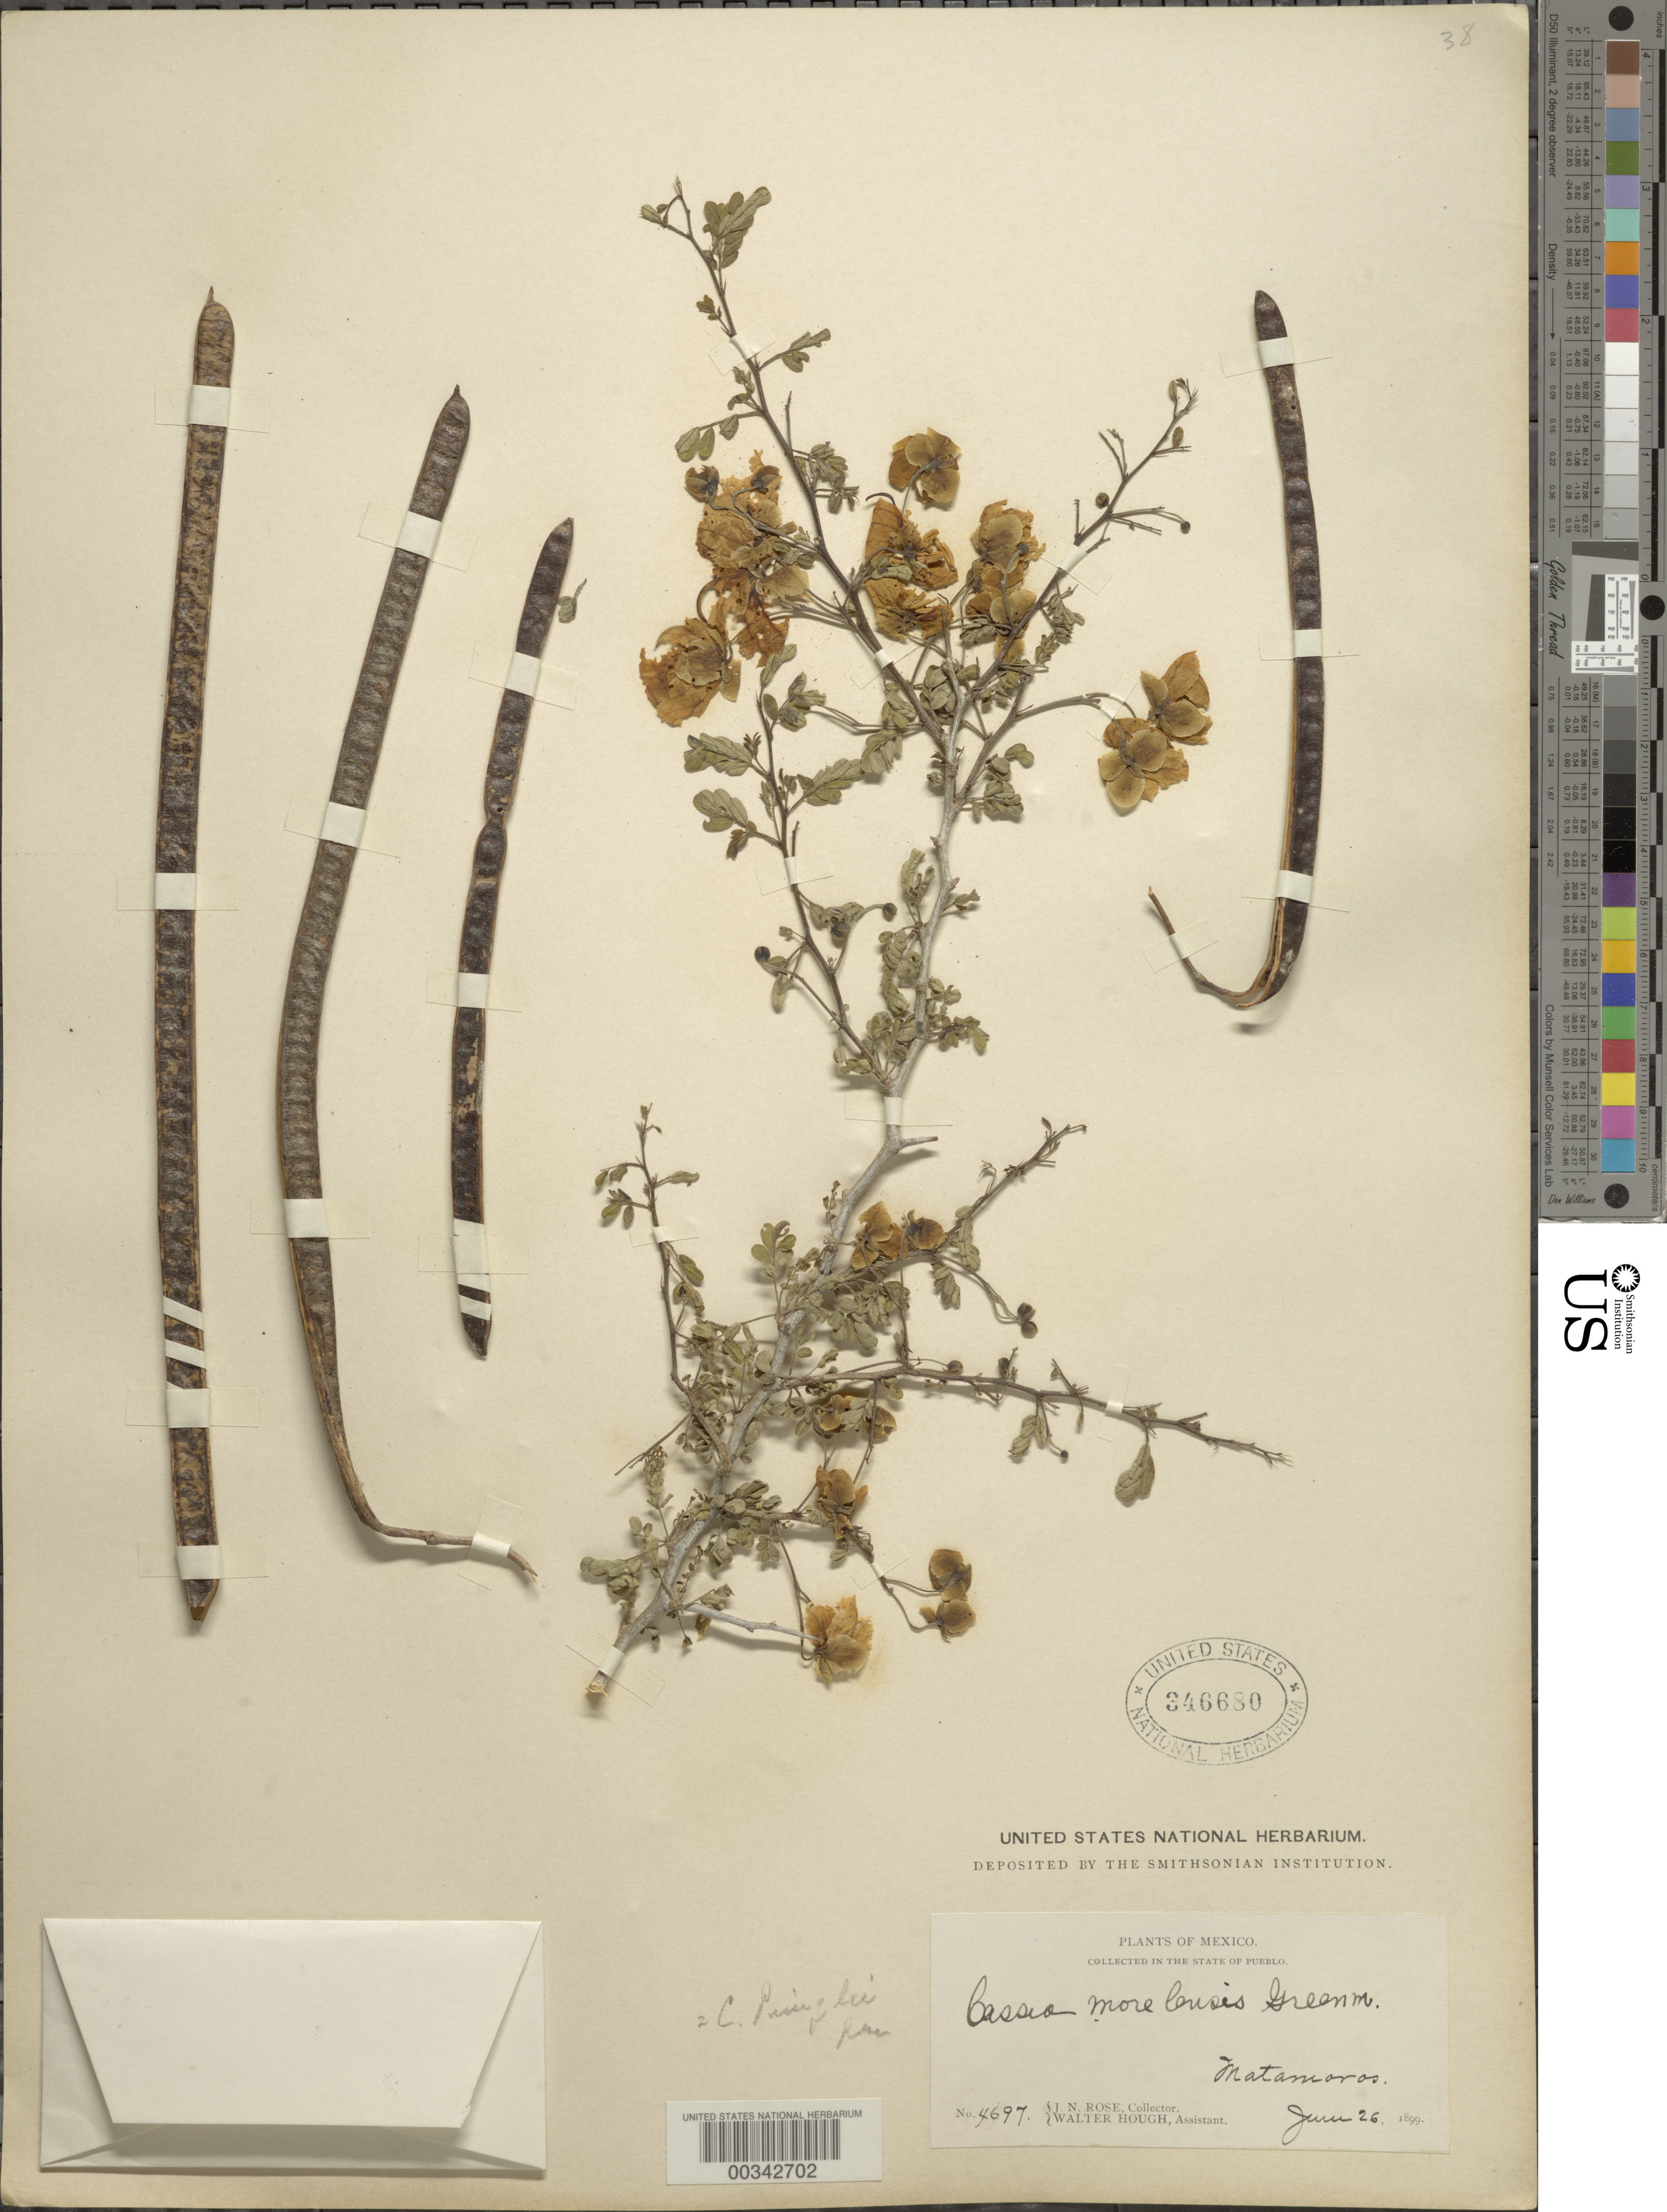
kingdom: Plantae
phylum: Tracheophyta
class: Magnoliopsida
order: Fabales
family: Fabaceae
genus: Senna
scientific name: Senna wislizeni var. pringlei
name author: (Rose) H.S. Irwin & Barneby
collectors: J. N. Rose & W. Hough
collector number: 4697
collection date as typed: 26 Jun 1899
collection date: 1899-06-26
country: Mexico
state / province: Puebla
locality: Matamoras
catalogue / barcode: US 346680